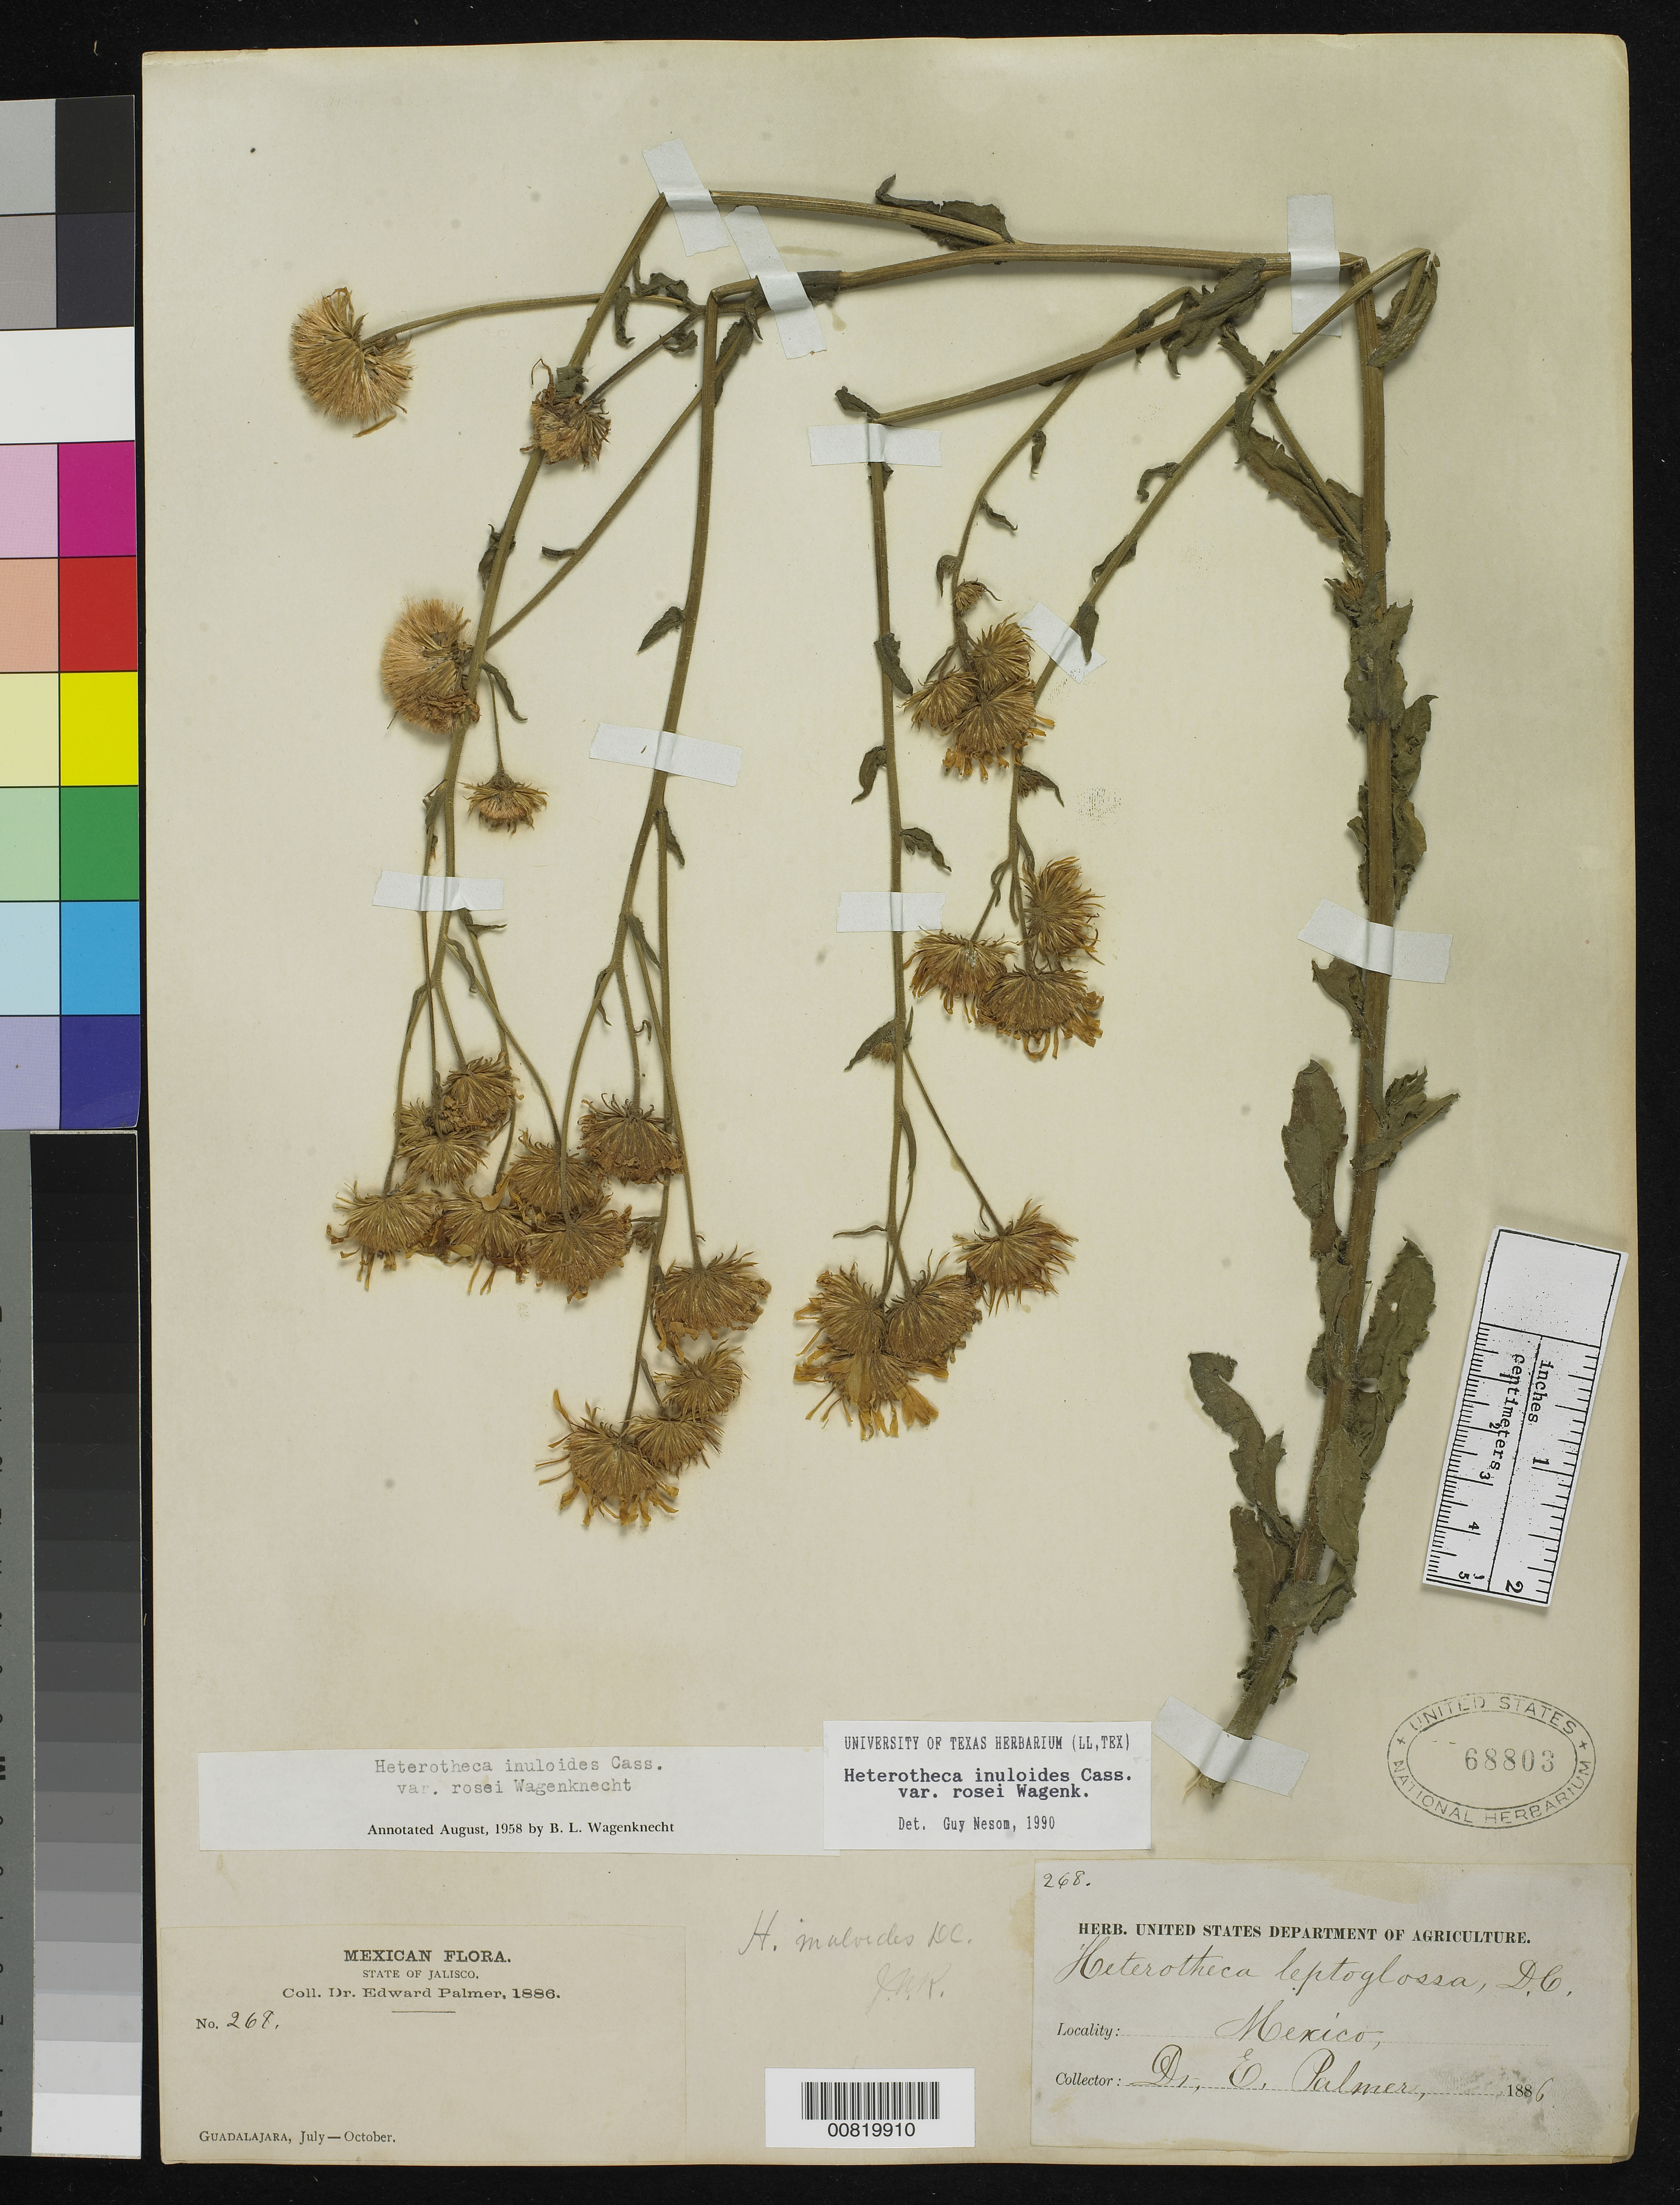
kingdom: Plantae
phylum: Tracheophyta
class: Magnoliopsida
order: Asterales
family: Asteraceae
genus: Heterotheca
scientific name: Heterotheca inuloides var. rosei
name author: B. Wagenkn.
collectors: E. Palmer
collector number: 268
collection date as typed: Jul 1886 to -- Oct 1886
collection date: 1886-07/1886-10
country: Mexico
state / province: Jalisco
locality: Guadalajara, Jalisco.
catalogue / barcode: US 68803